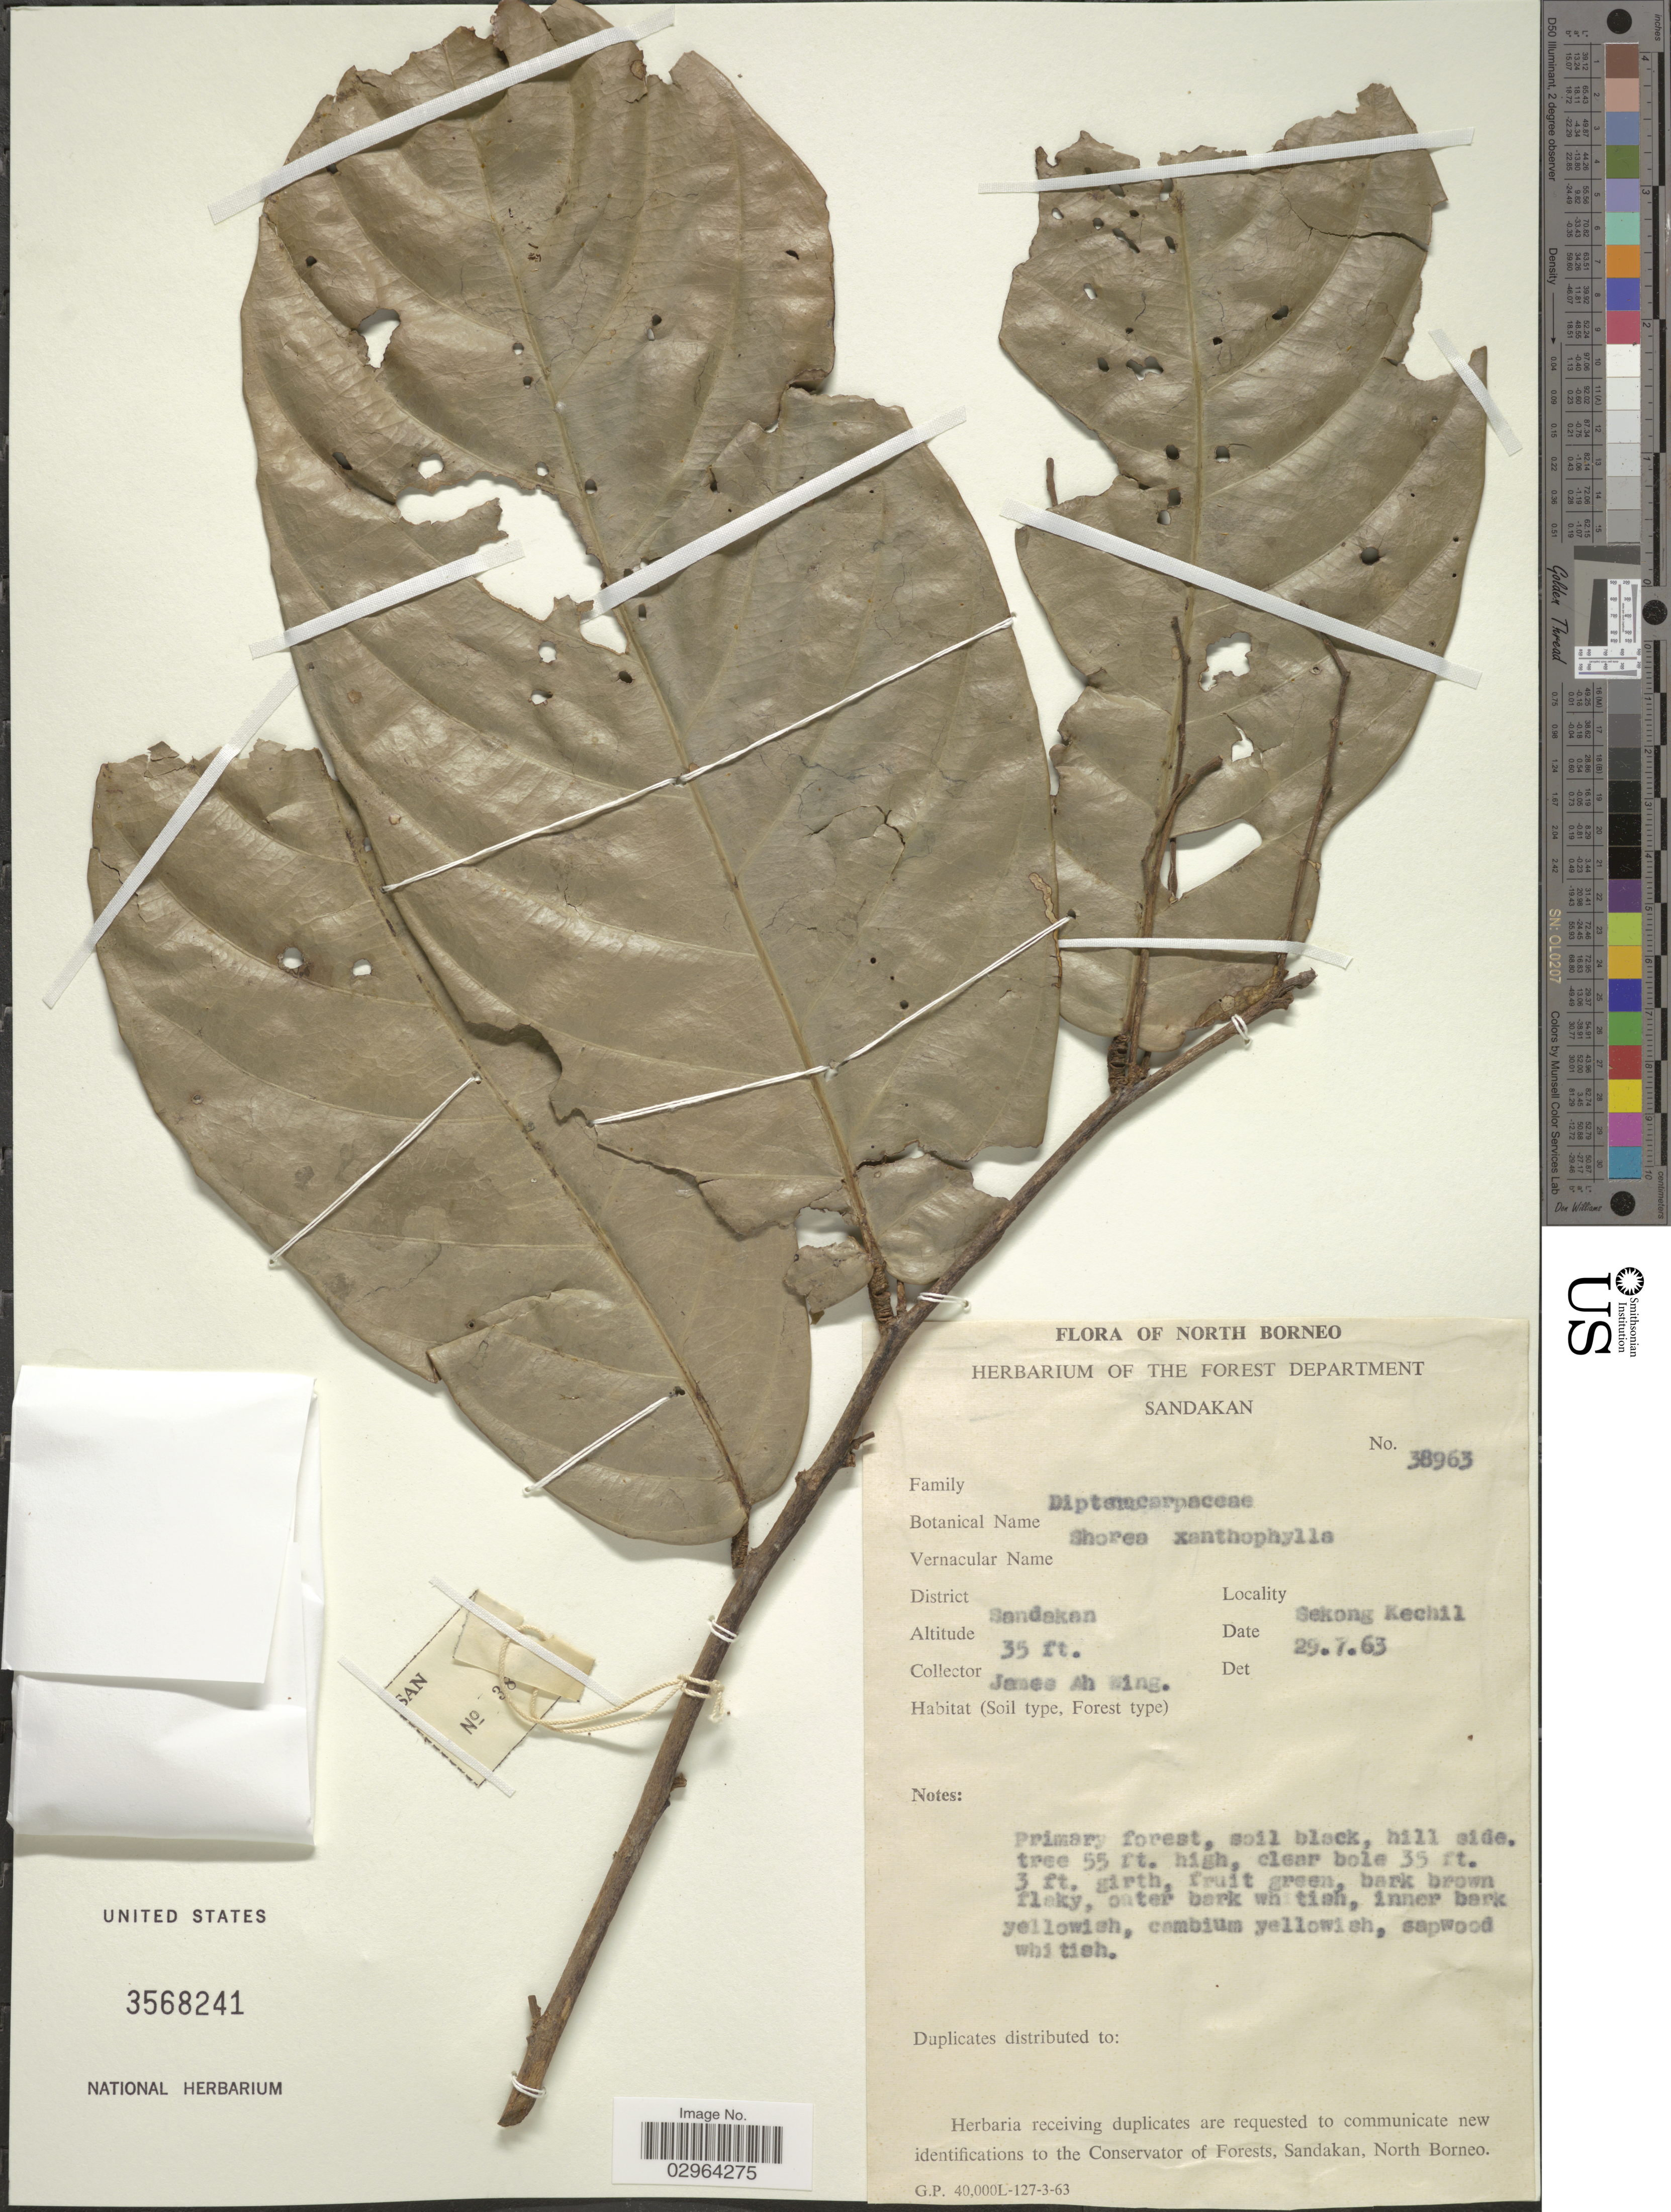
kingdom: Plantae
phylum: Tracheophyta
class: Magnoliopsida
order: Malvales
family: Dipterocarpaceae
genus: Shorea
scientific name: Shorea xanthophylla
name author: Symington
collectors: J. Wing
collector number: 38963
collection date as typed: Transcribed d/m/y: 29/7/63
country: Malaysia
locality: North Borneo. District Sandakan. Sekong Kechil.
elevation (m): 11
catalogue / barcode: US 3568241